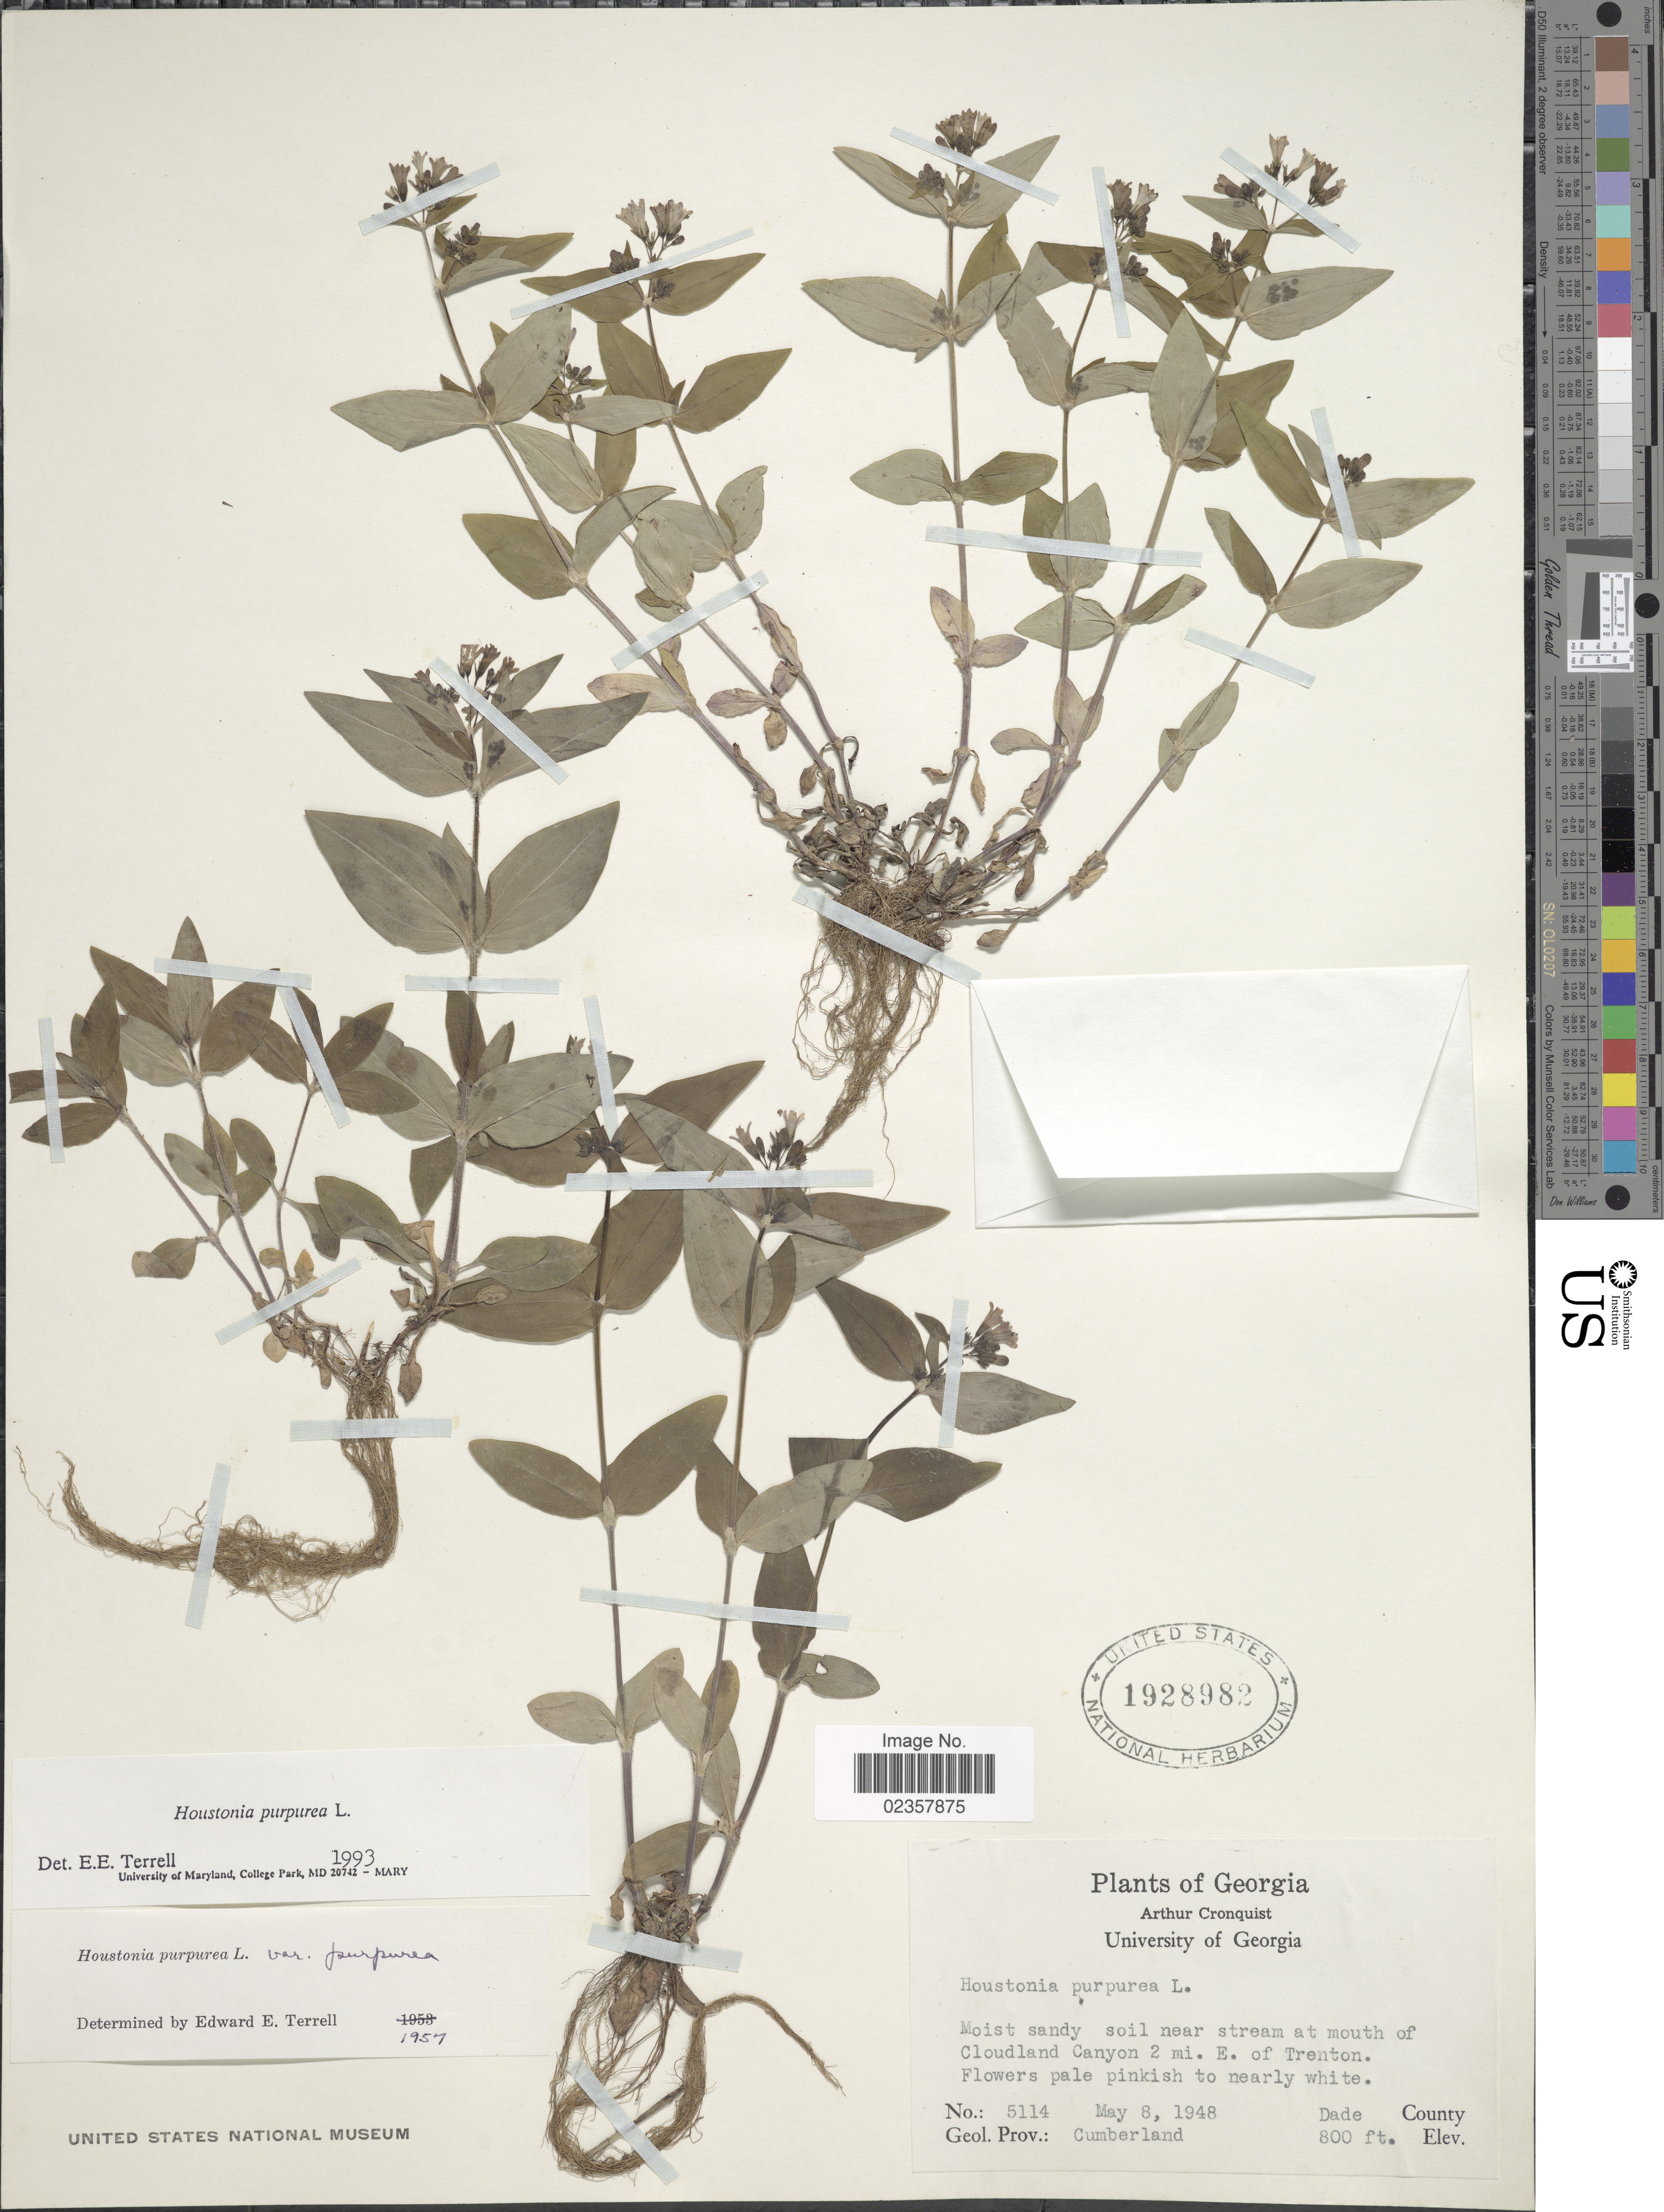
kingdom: Plantae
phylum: Tracheophyta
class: Magnoliopsida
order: Gentianales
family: Rubiaceae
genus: Houstonia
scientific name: Houstonia purpurea var. purpurea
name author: L.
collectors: A. J. Cronquist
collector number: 5114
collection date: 1948-05-08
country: United States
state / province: Georgia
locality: Georgia. Moist sandy soil near stream at mouth of Cloudland Canyon 2 mi. of Trenton. Dade County.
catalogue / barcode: US 1928982